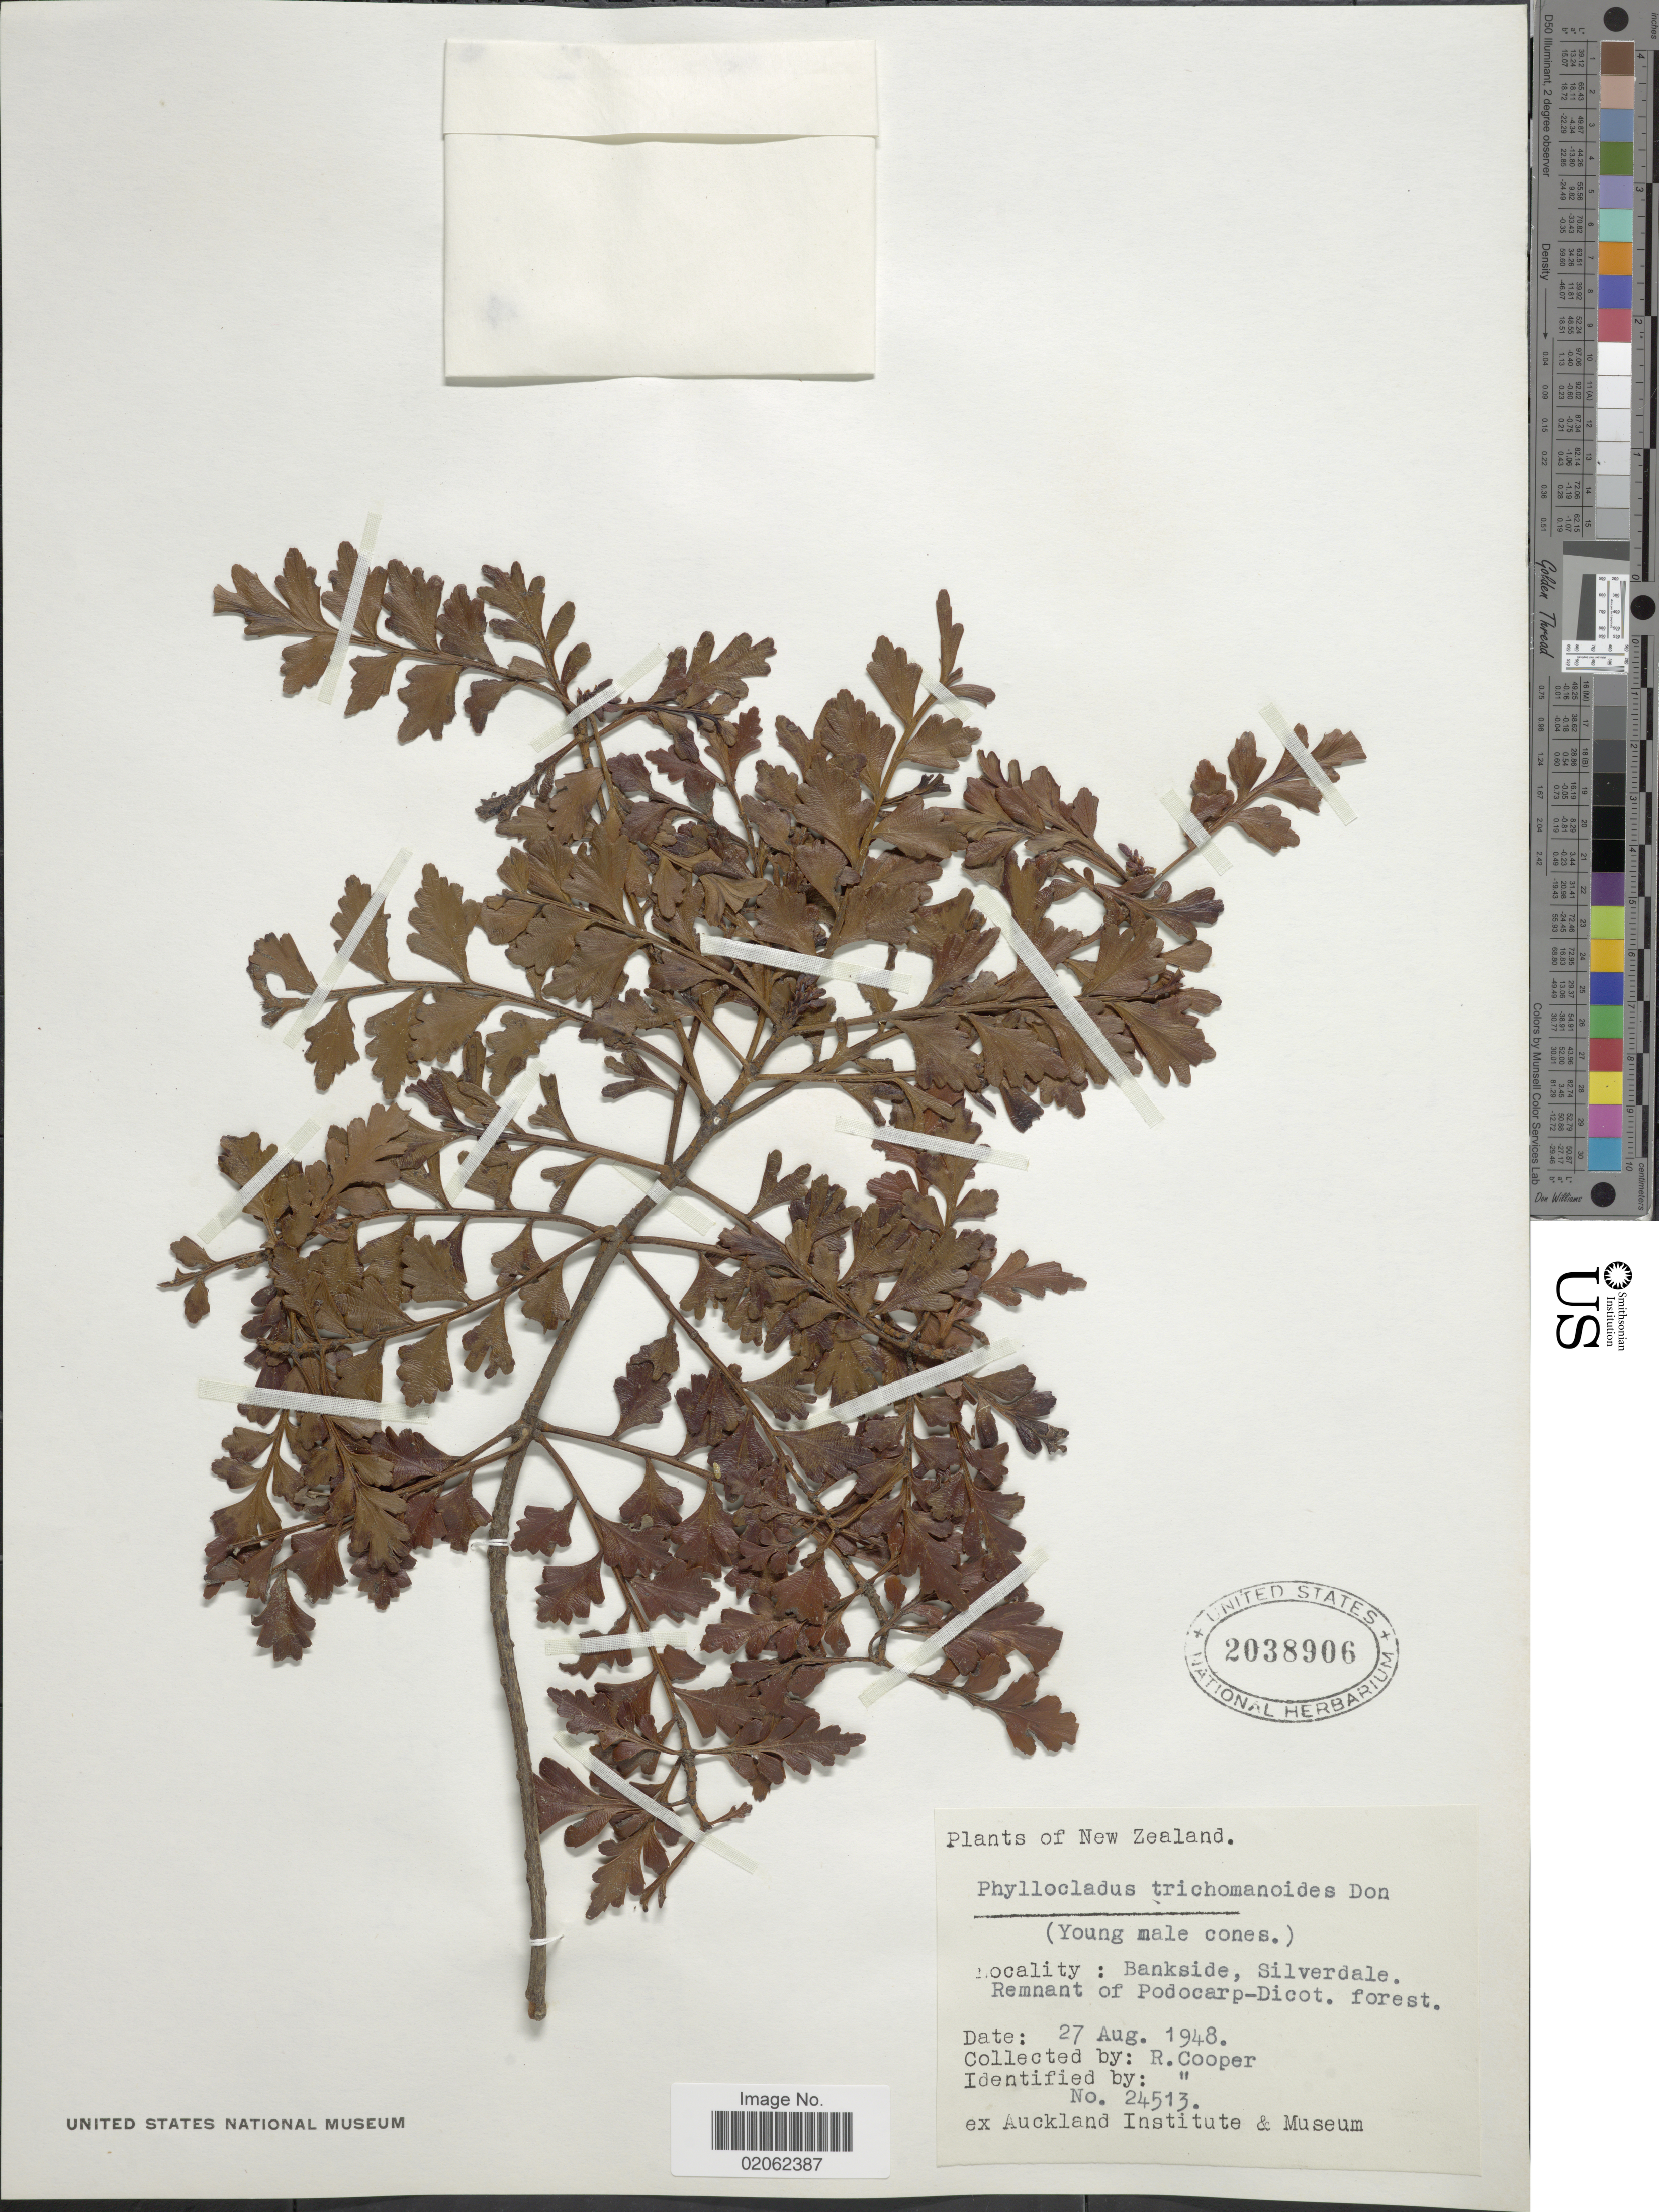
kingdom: Plantae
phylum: Tracheophyta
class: Pinopsida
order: Pinales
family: Phyllocladaceae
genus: Phyllocladus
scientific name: Phyllocladus trichomanoides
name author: D. Don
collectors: R. Cooper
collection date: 1948-08-27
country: New Zealand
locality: Bankside, silverdale. Remnant of Podocarp-Dicot forest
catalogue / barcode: US 2038906